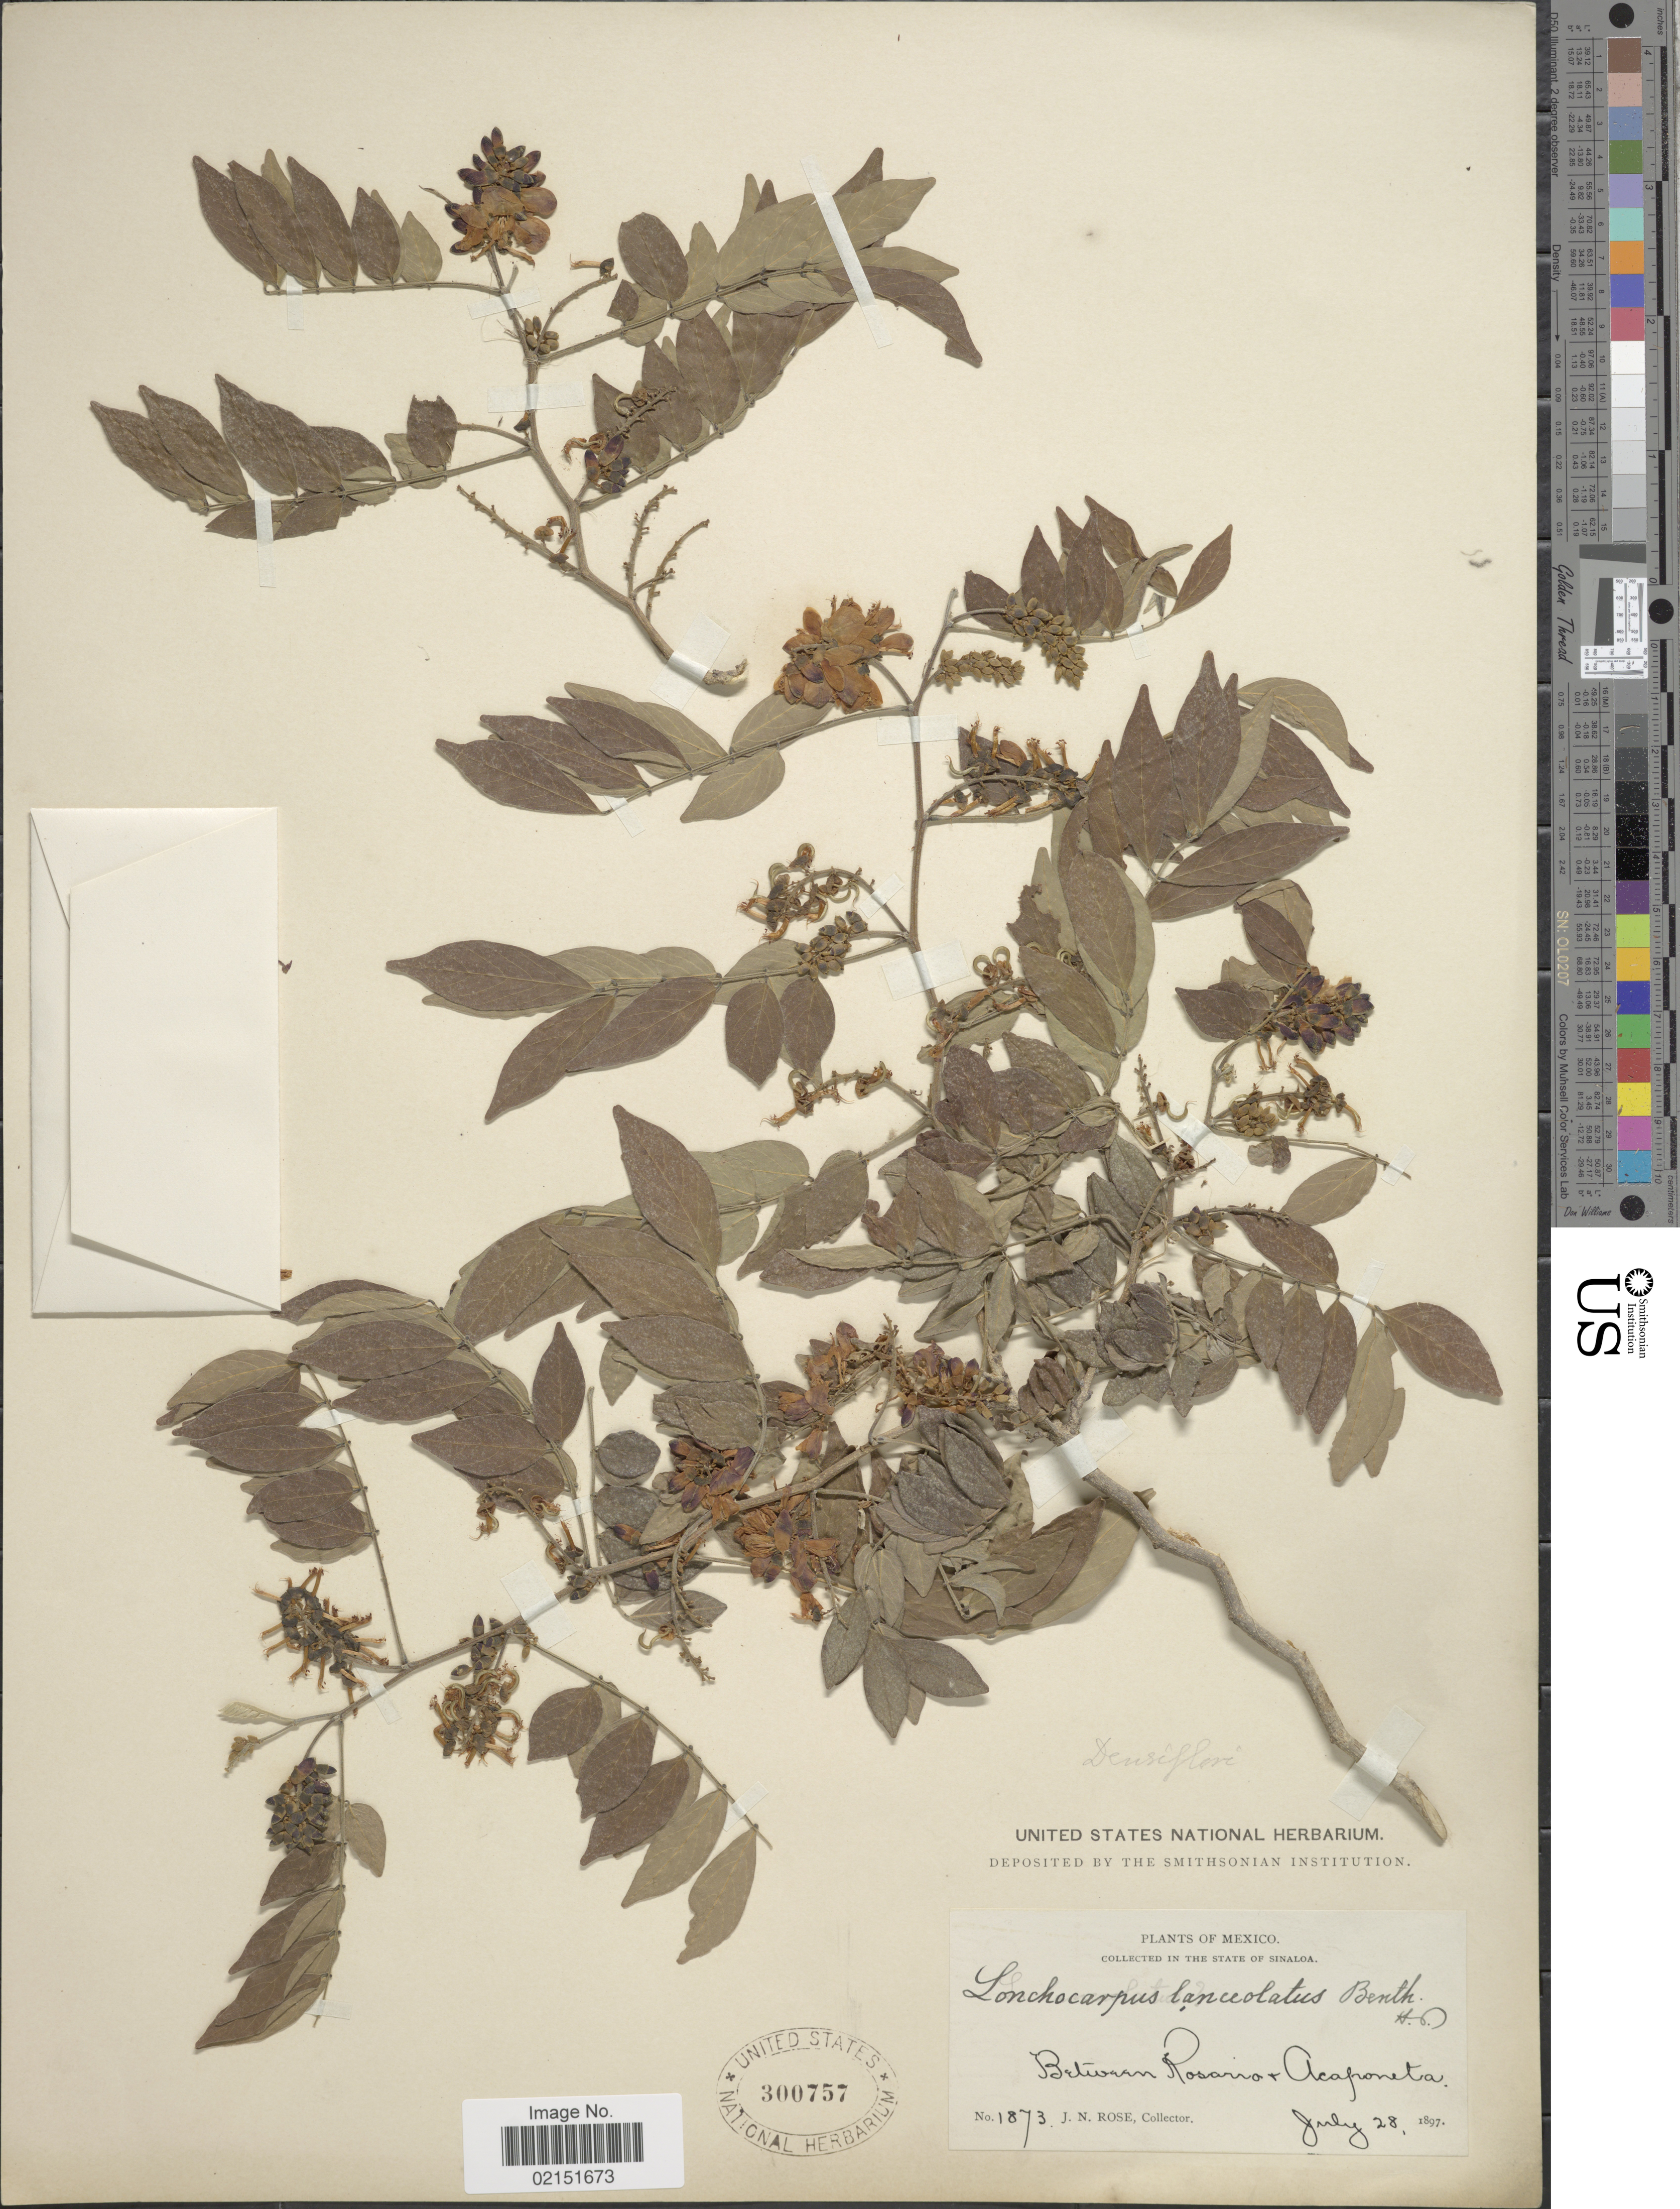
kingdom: Plantae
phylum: Tracheophyta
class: Magnoliopsida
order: Fabales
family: Fabaceae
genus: Lonchocarpus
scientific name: Lonchocarpus lanceolatus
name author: Benth.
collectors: J. N. Rose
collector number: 1873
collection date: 1897-07-28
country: Mexico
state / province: Sinaloa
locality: Between Rosario + Acaponeta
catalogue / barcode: US 300757